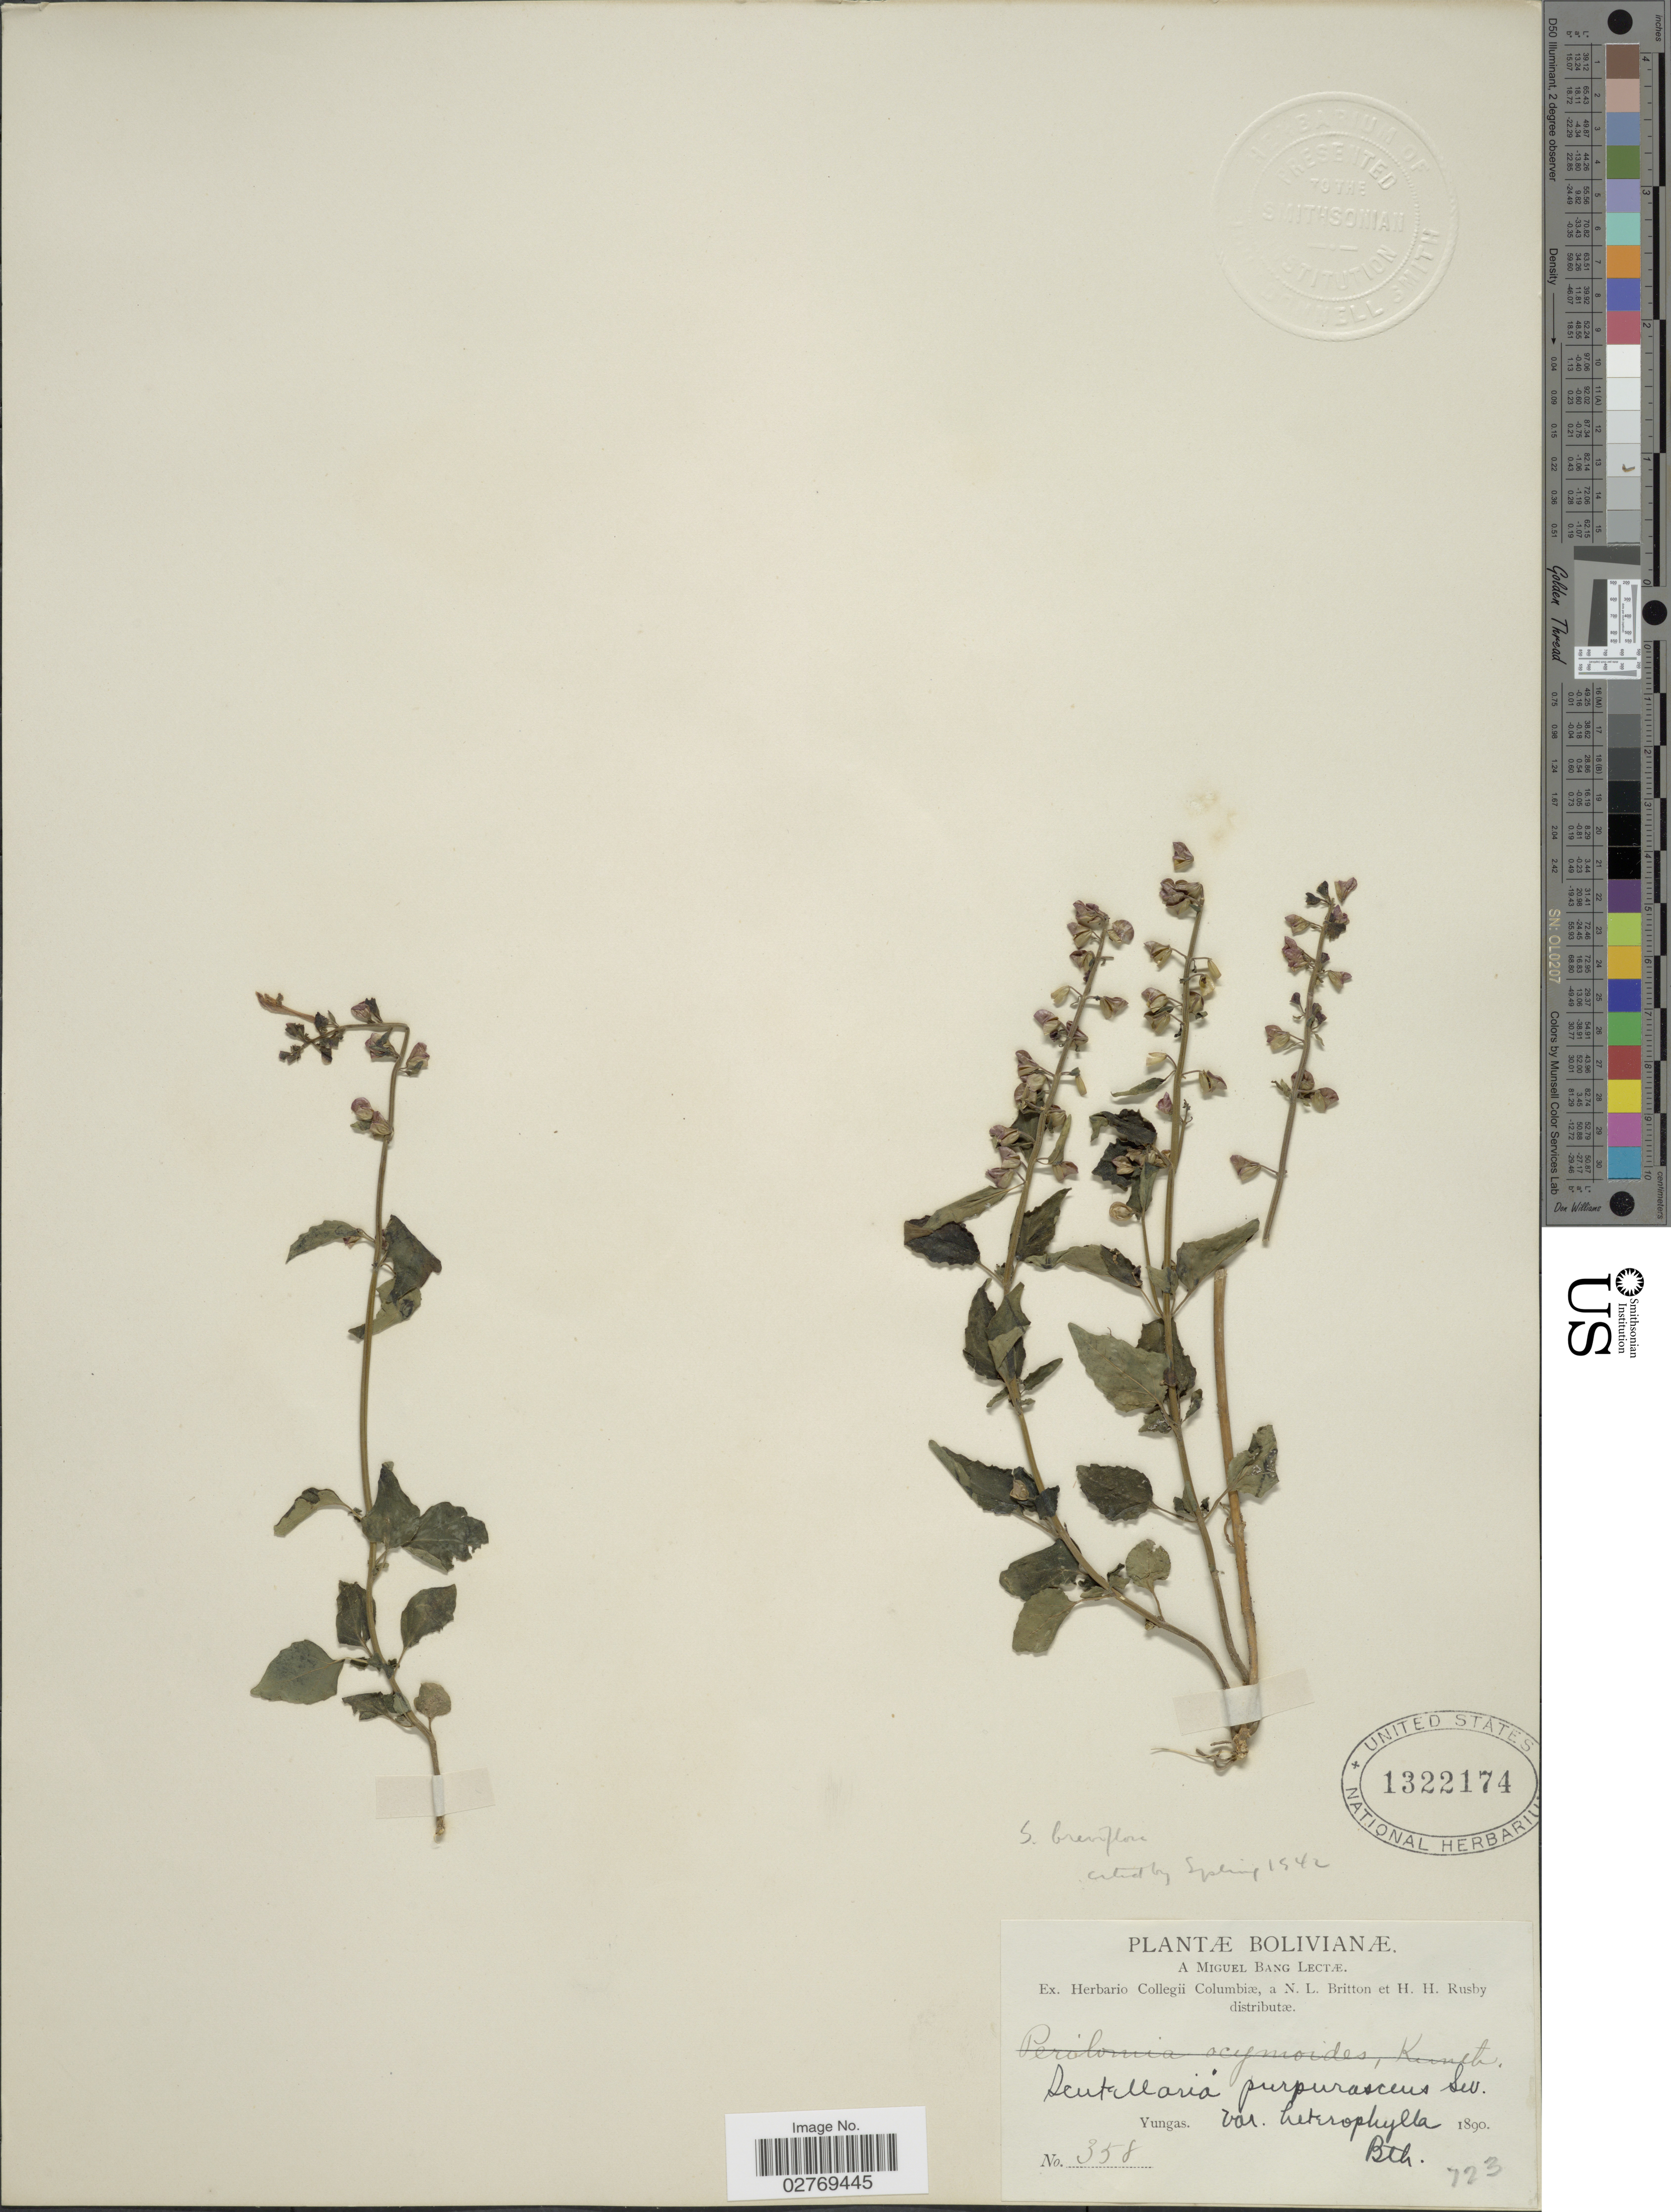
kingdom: Plantae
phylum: Tracheophyta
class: Magnoliopsida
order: Lamiales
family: Lamiaceae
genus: Scutellaria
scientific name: Scutellaria breviflora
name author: Benth.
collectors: M. Bang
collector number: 358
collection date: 1890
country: Bolivia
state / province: La Paz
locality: Yungas.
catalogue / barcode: US 1322174